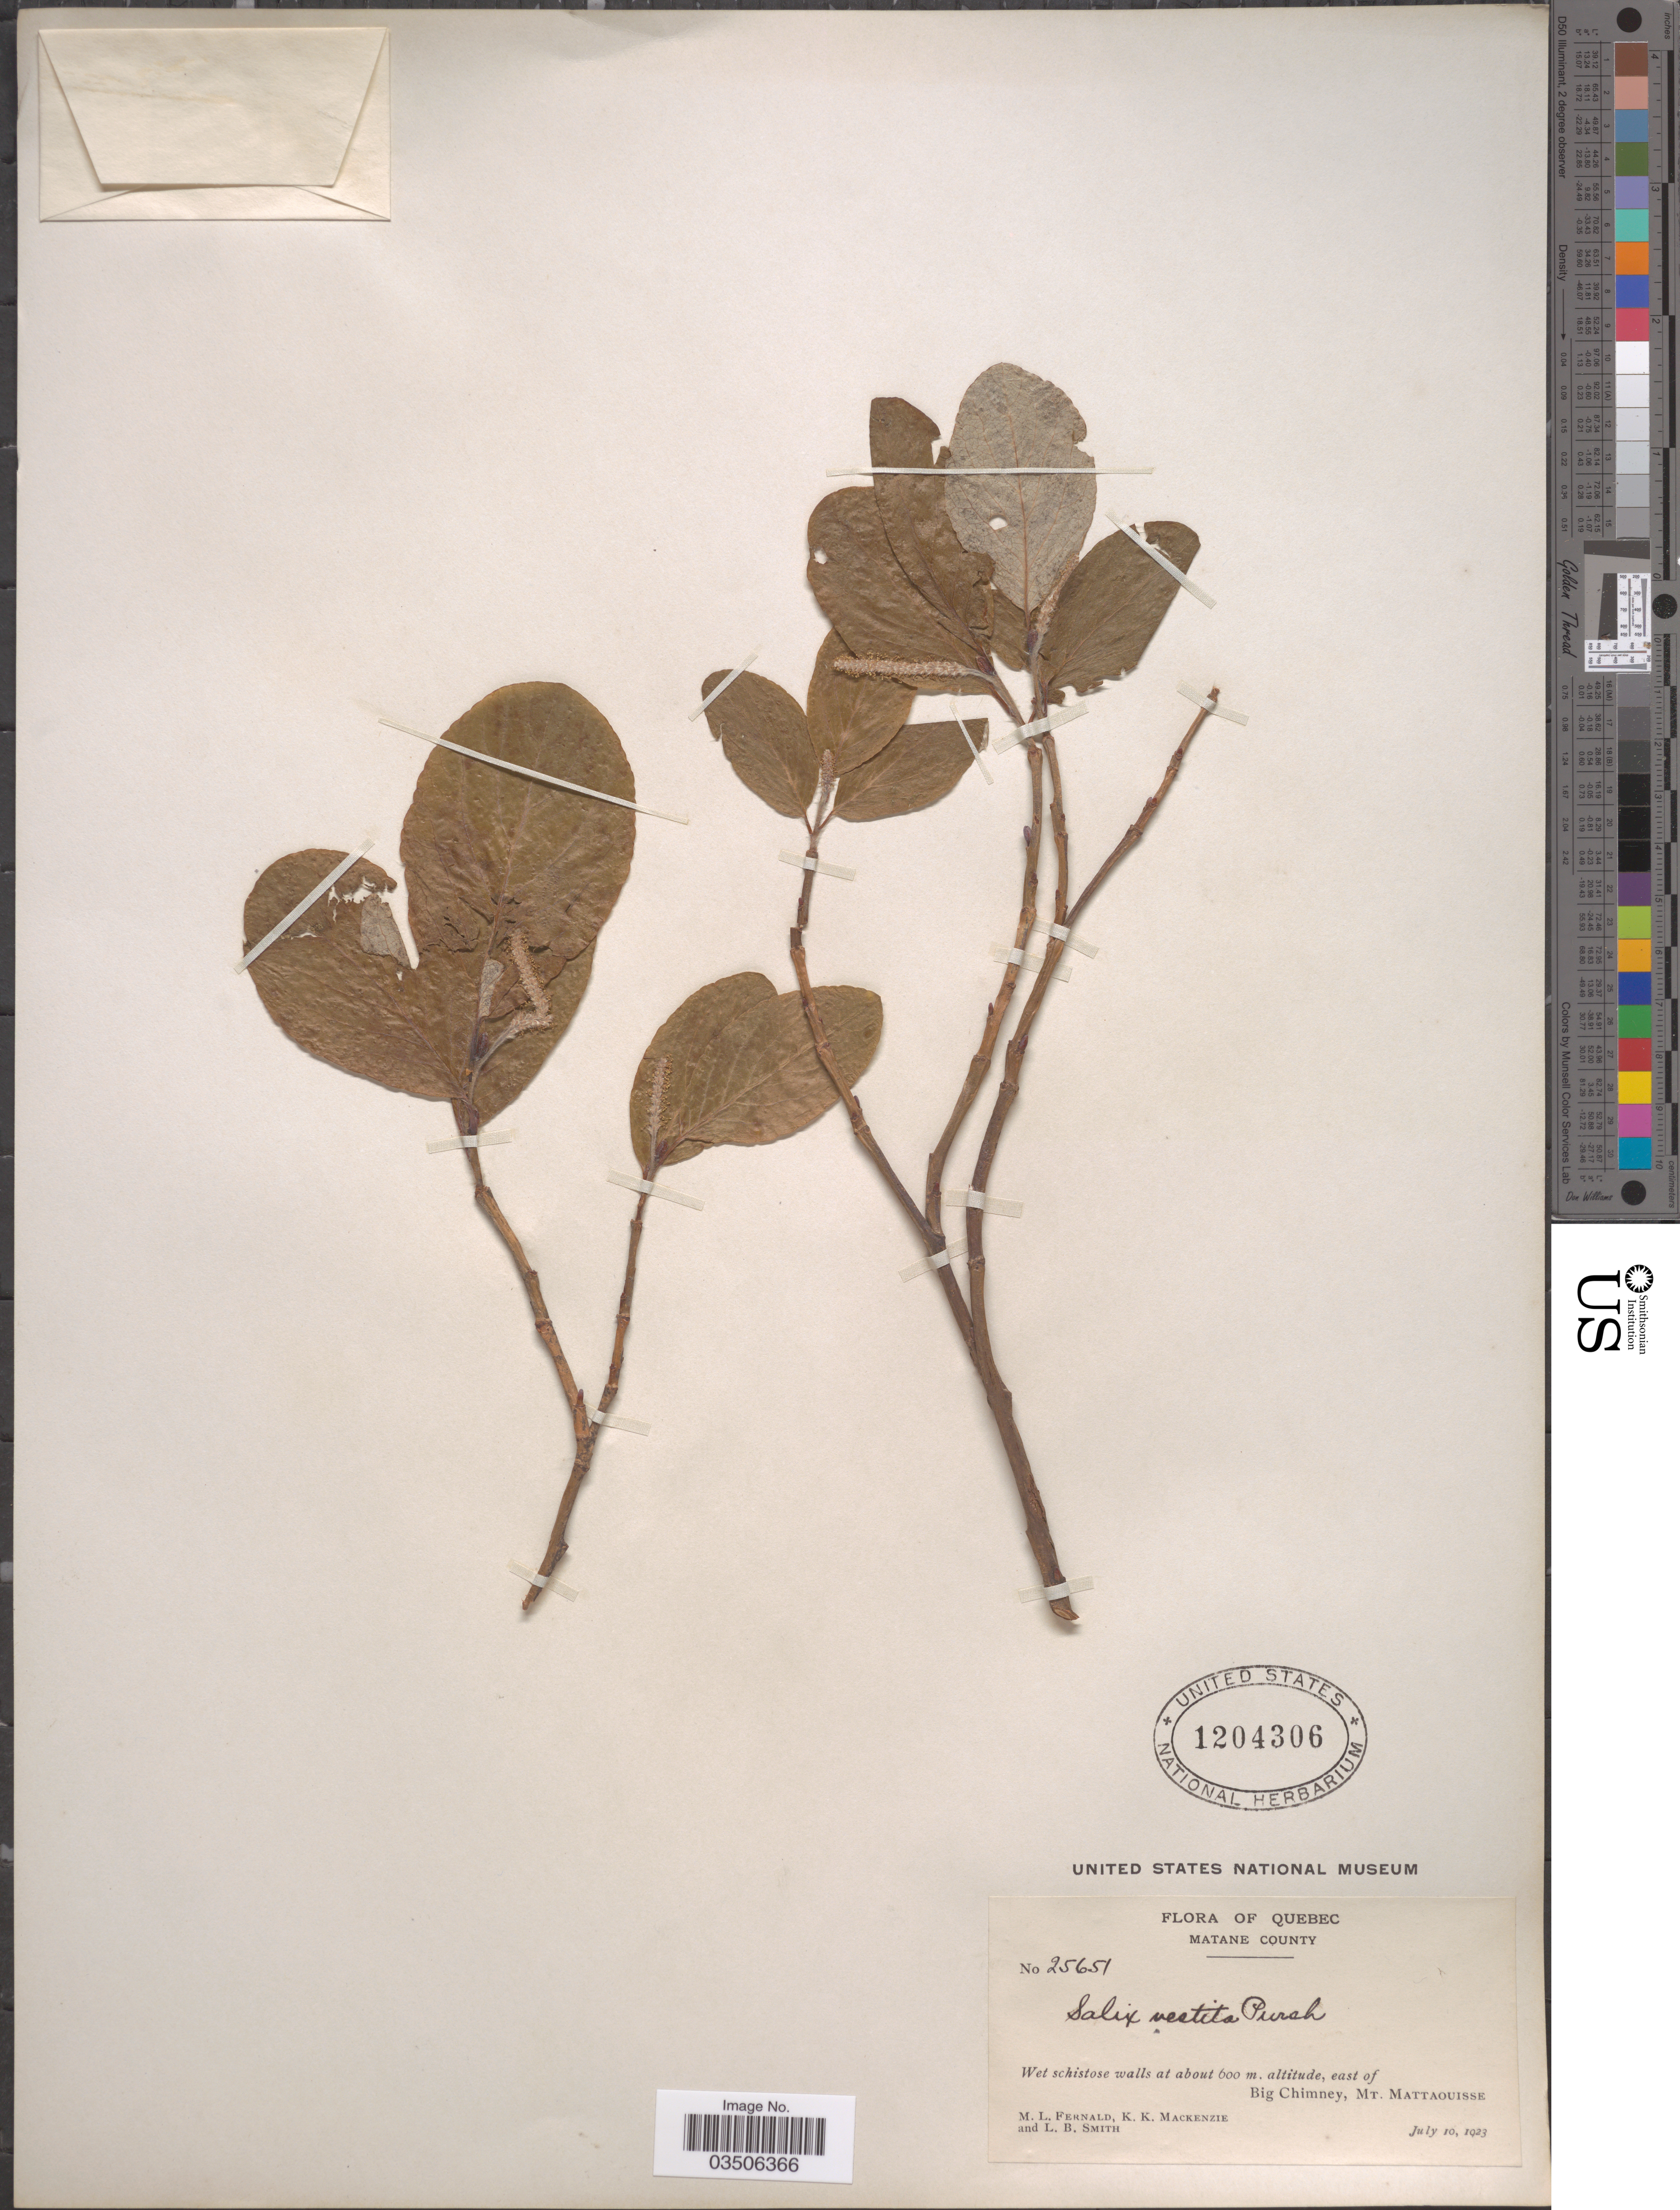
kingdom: Plantae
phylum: Tracheophyta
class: Magnoliopsida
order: Malpighiales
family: Salicaceae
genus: Salix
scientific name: Salix vestita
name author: Pursh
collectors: M. L. Fernald, K. K. Mackenzie & L. Smith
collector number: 25651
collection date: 1923-07-10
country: Canada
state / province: Quebec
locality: Matane County. East of Big Chimney, Mt. Mattaouisse.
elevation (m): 600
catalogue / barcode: US 1204306